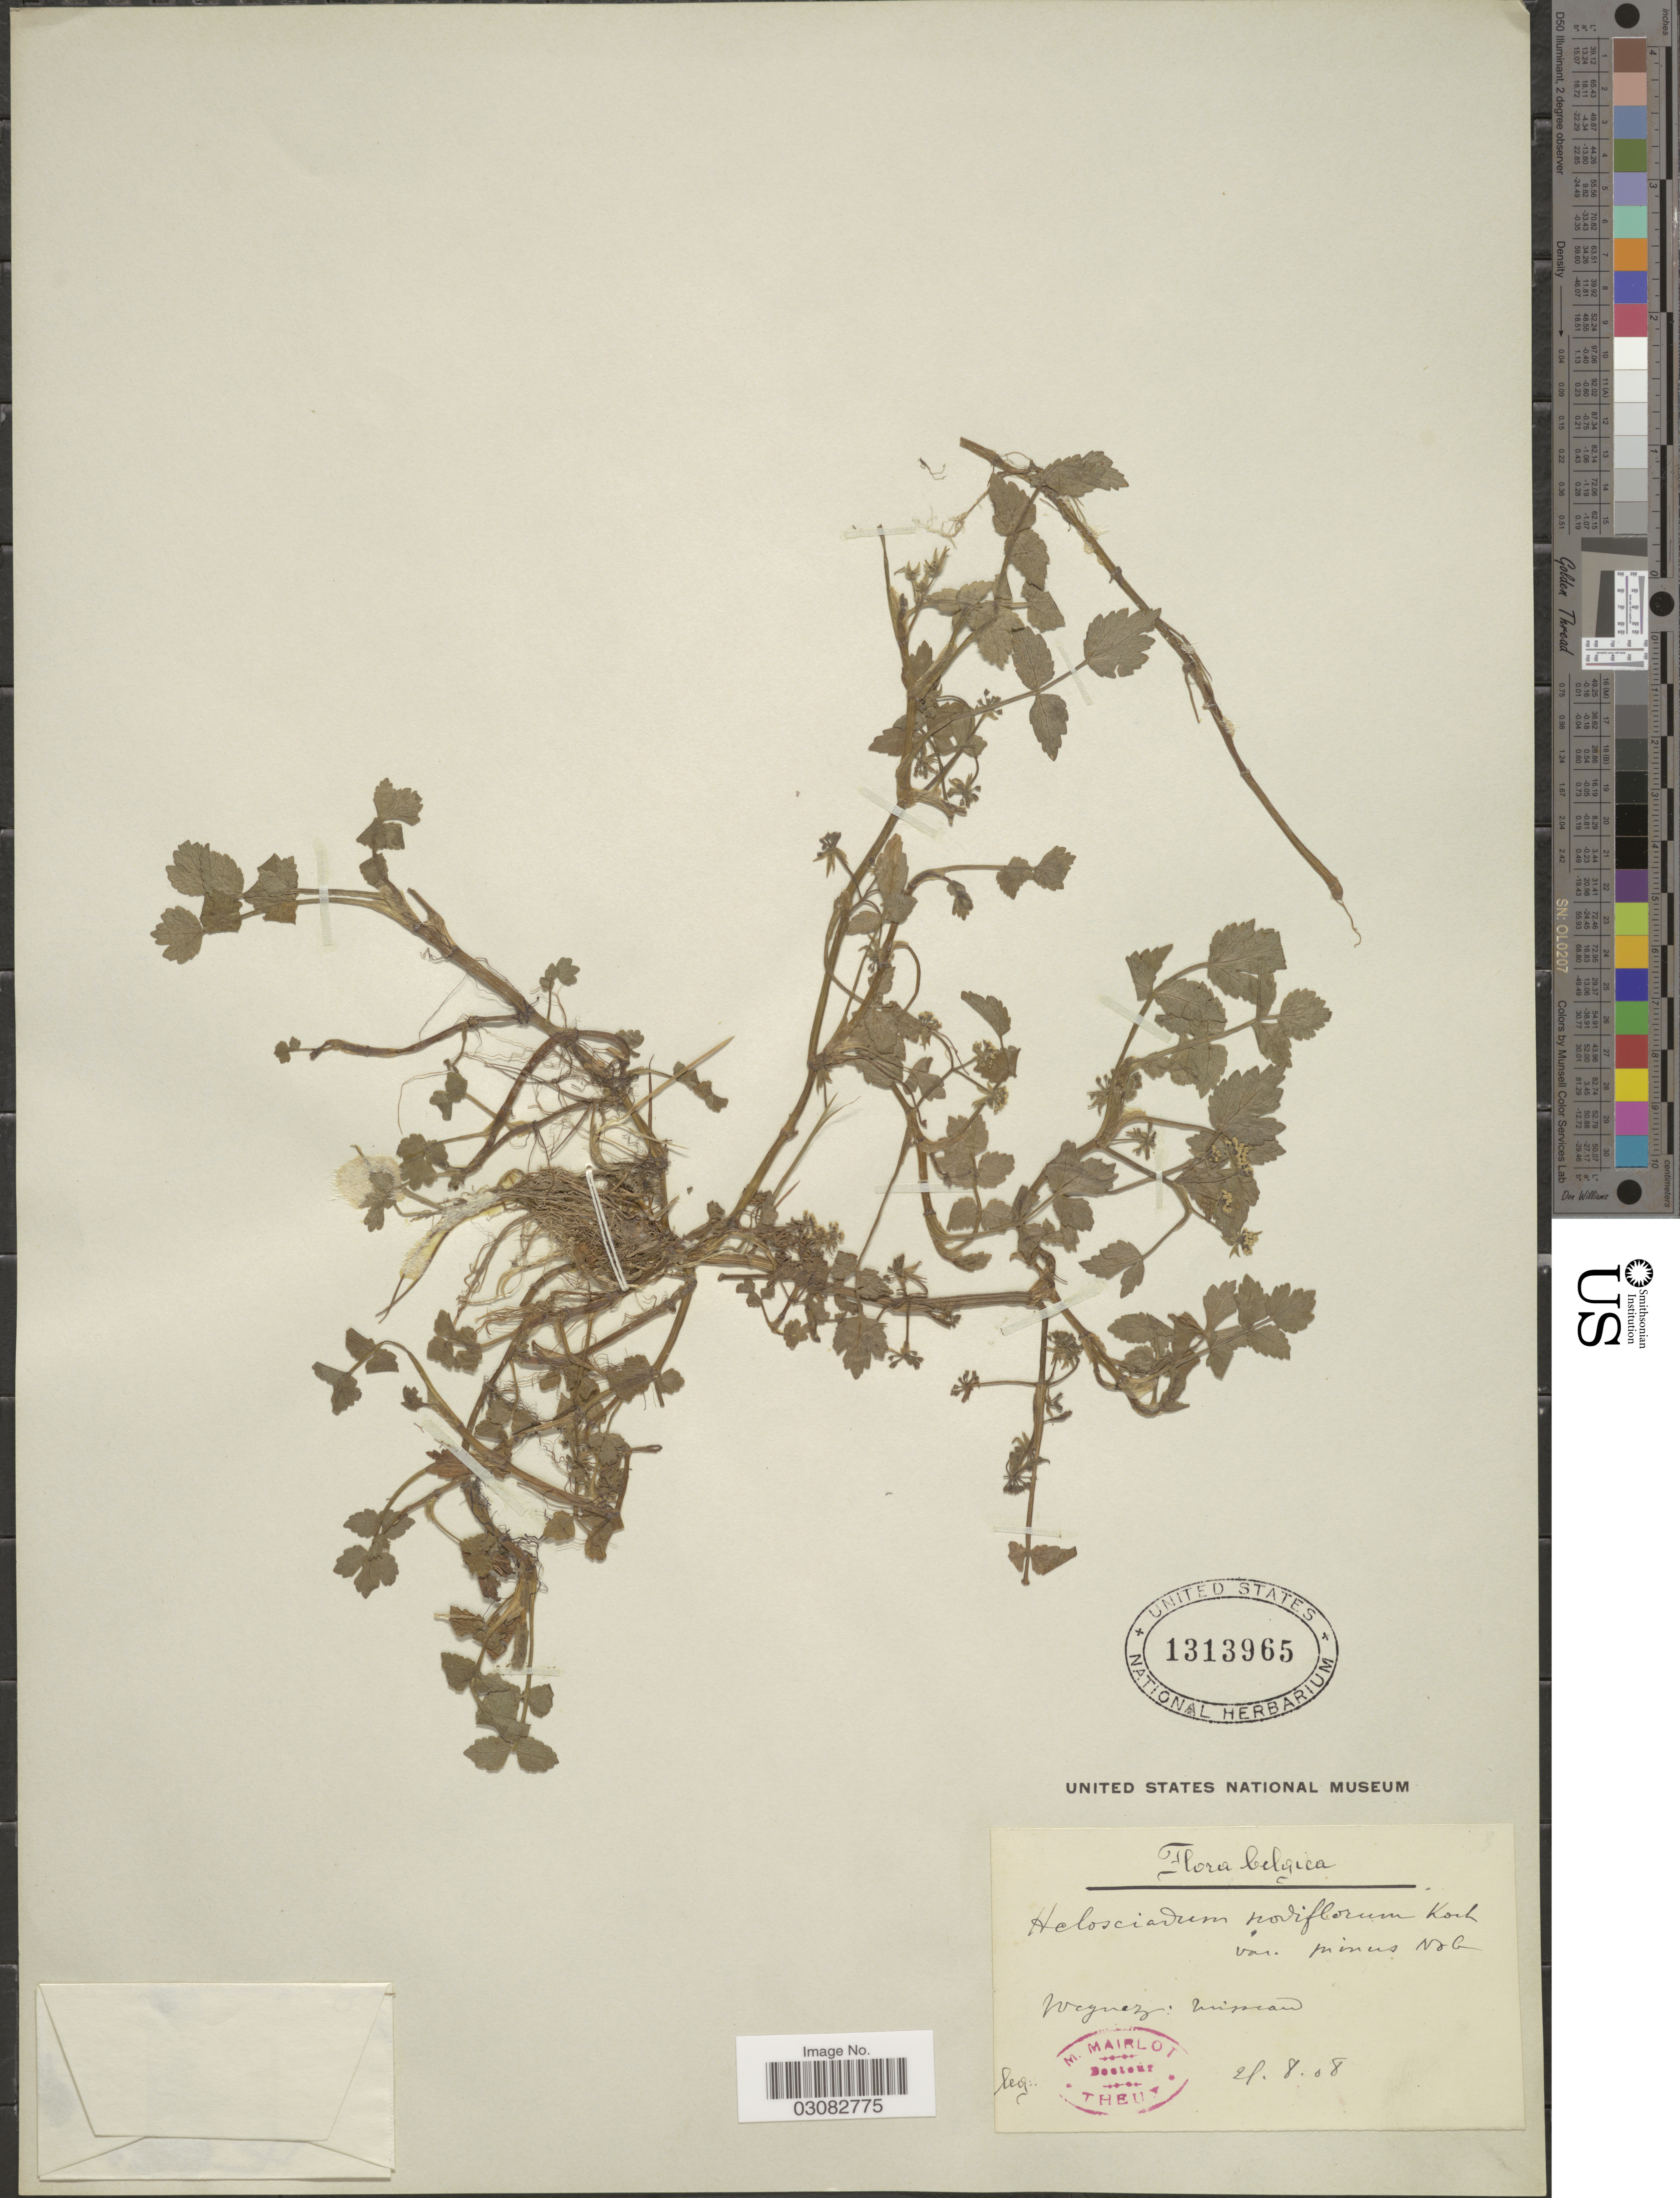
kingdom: Plantae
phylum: Tracheophyta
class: Magnoliopsida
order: Apiales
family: Apiaceae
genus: Apium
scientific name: Apium nodiflorum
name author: (L.) Lag.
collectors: M. Mairlot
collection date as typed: Transcribed d/m/y: 25/8/8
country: Belgium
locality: Wegnez: Mineau. [interpreted]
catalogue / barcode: US 1313965